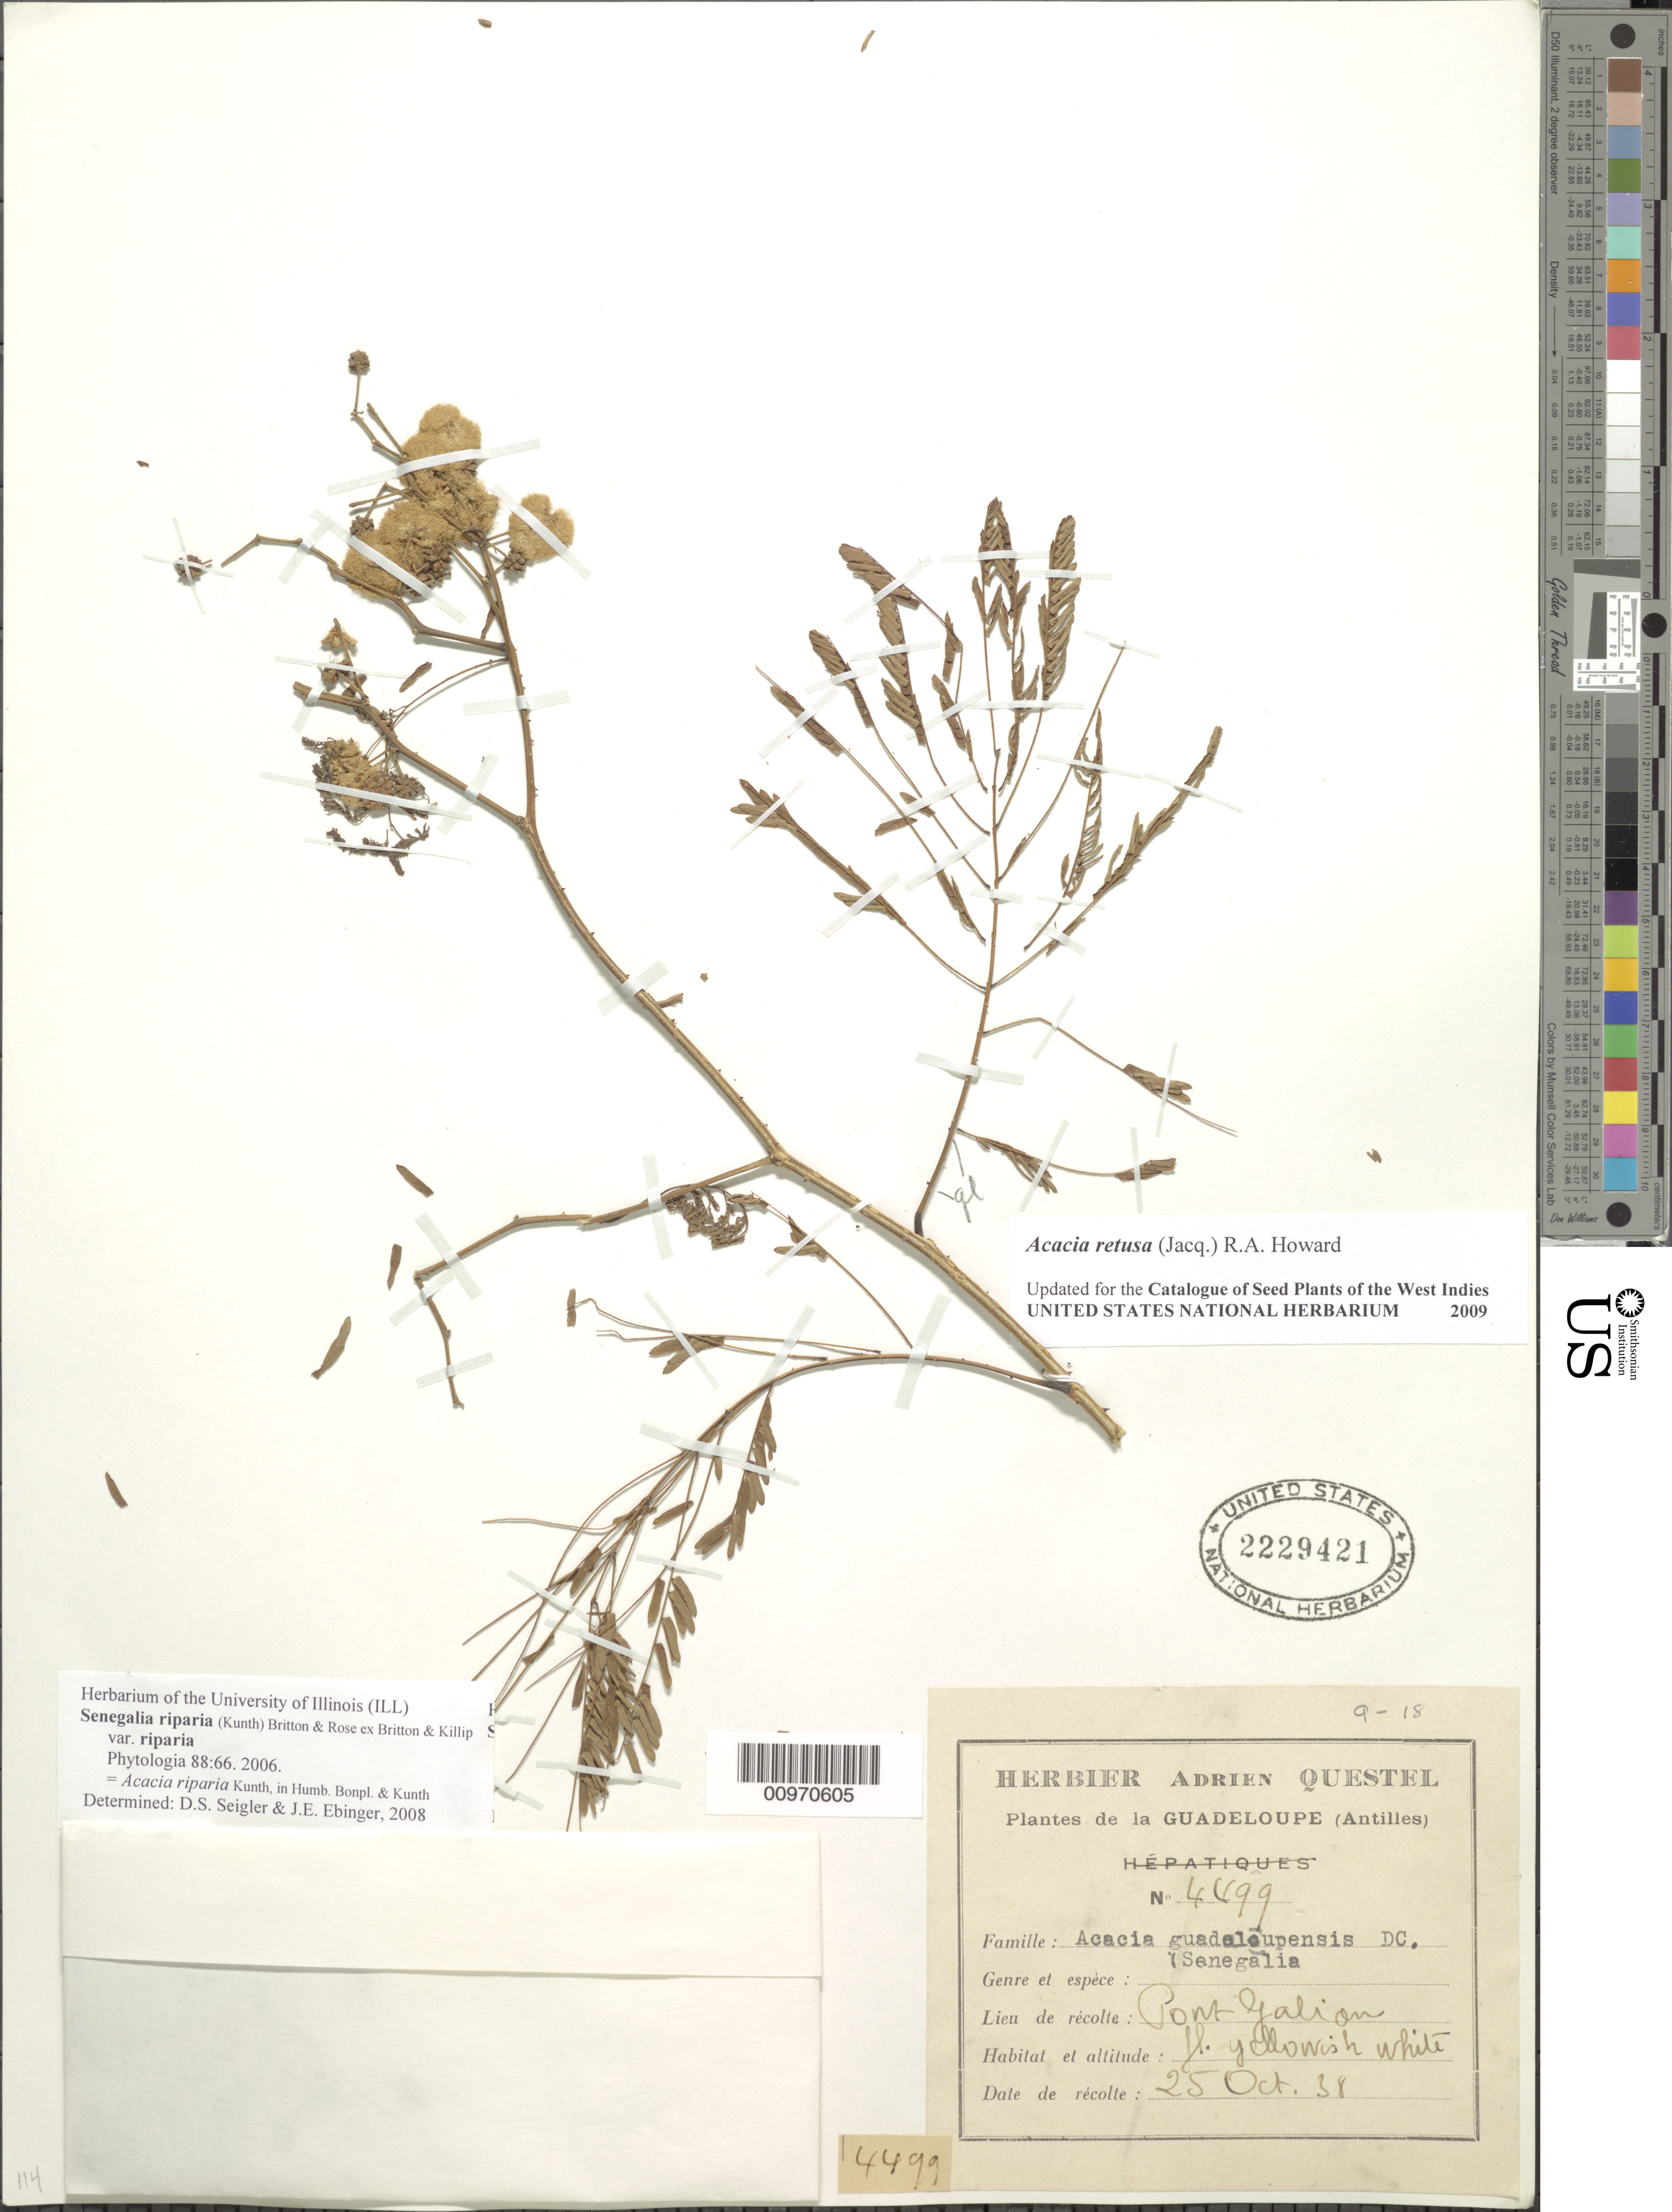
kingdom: Plantae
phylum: Tracheophyta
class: Magnoliopsida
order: Fabales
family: Fabaceae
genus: Senegalia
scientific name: Senegalia riparia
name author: (Kunth) Britton & Rose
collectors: A. Questel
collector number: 4499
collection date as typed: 25 Oct 1938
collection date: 1938-10-25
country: Guadeloupe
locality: Pont Galion.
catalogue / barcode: US 2229421